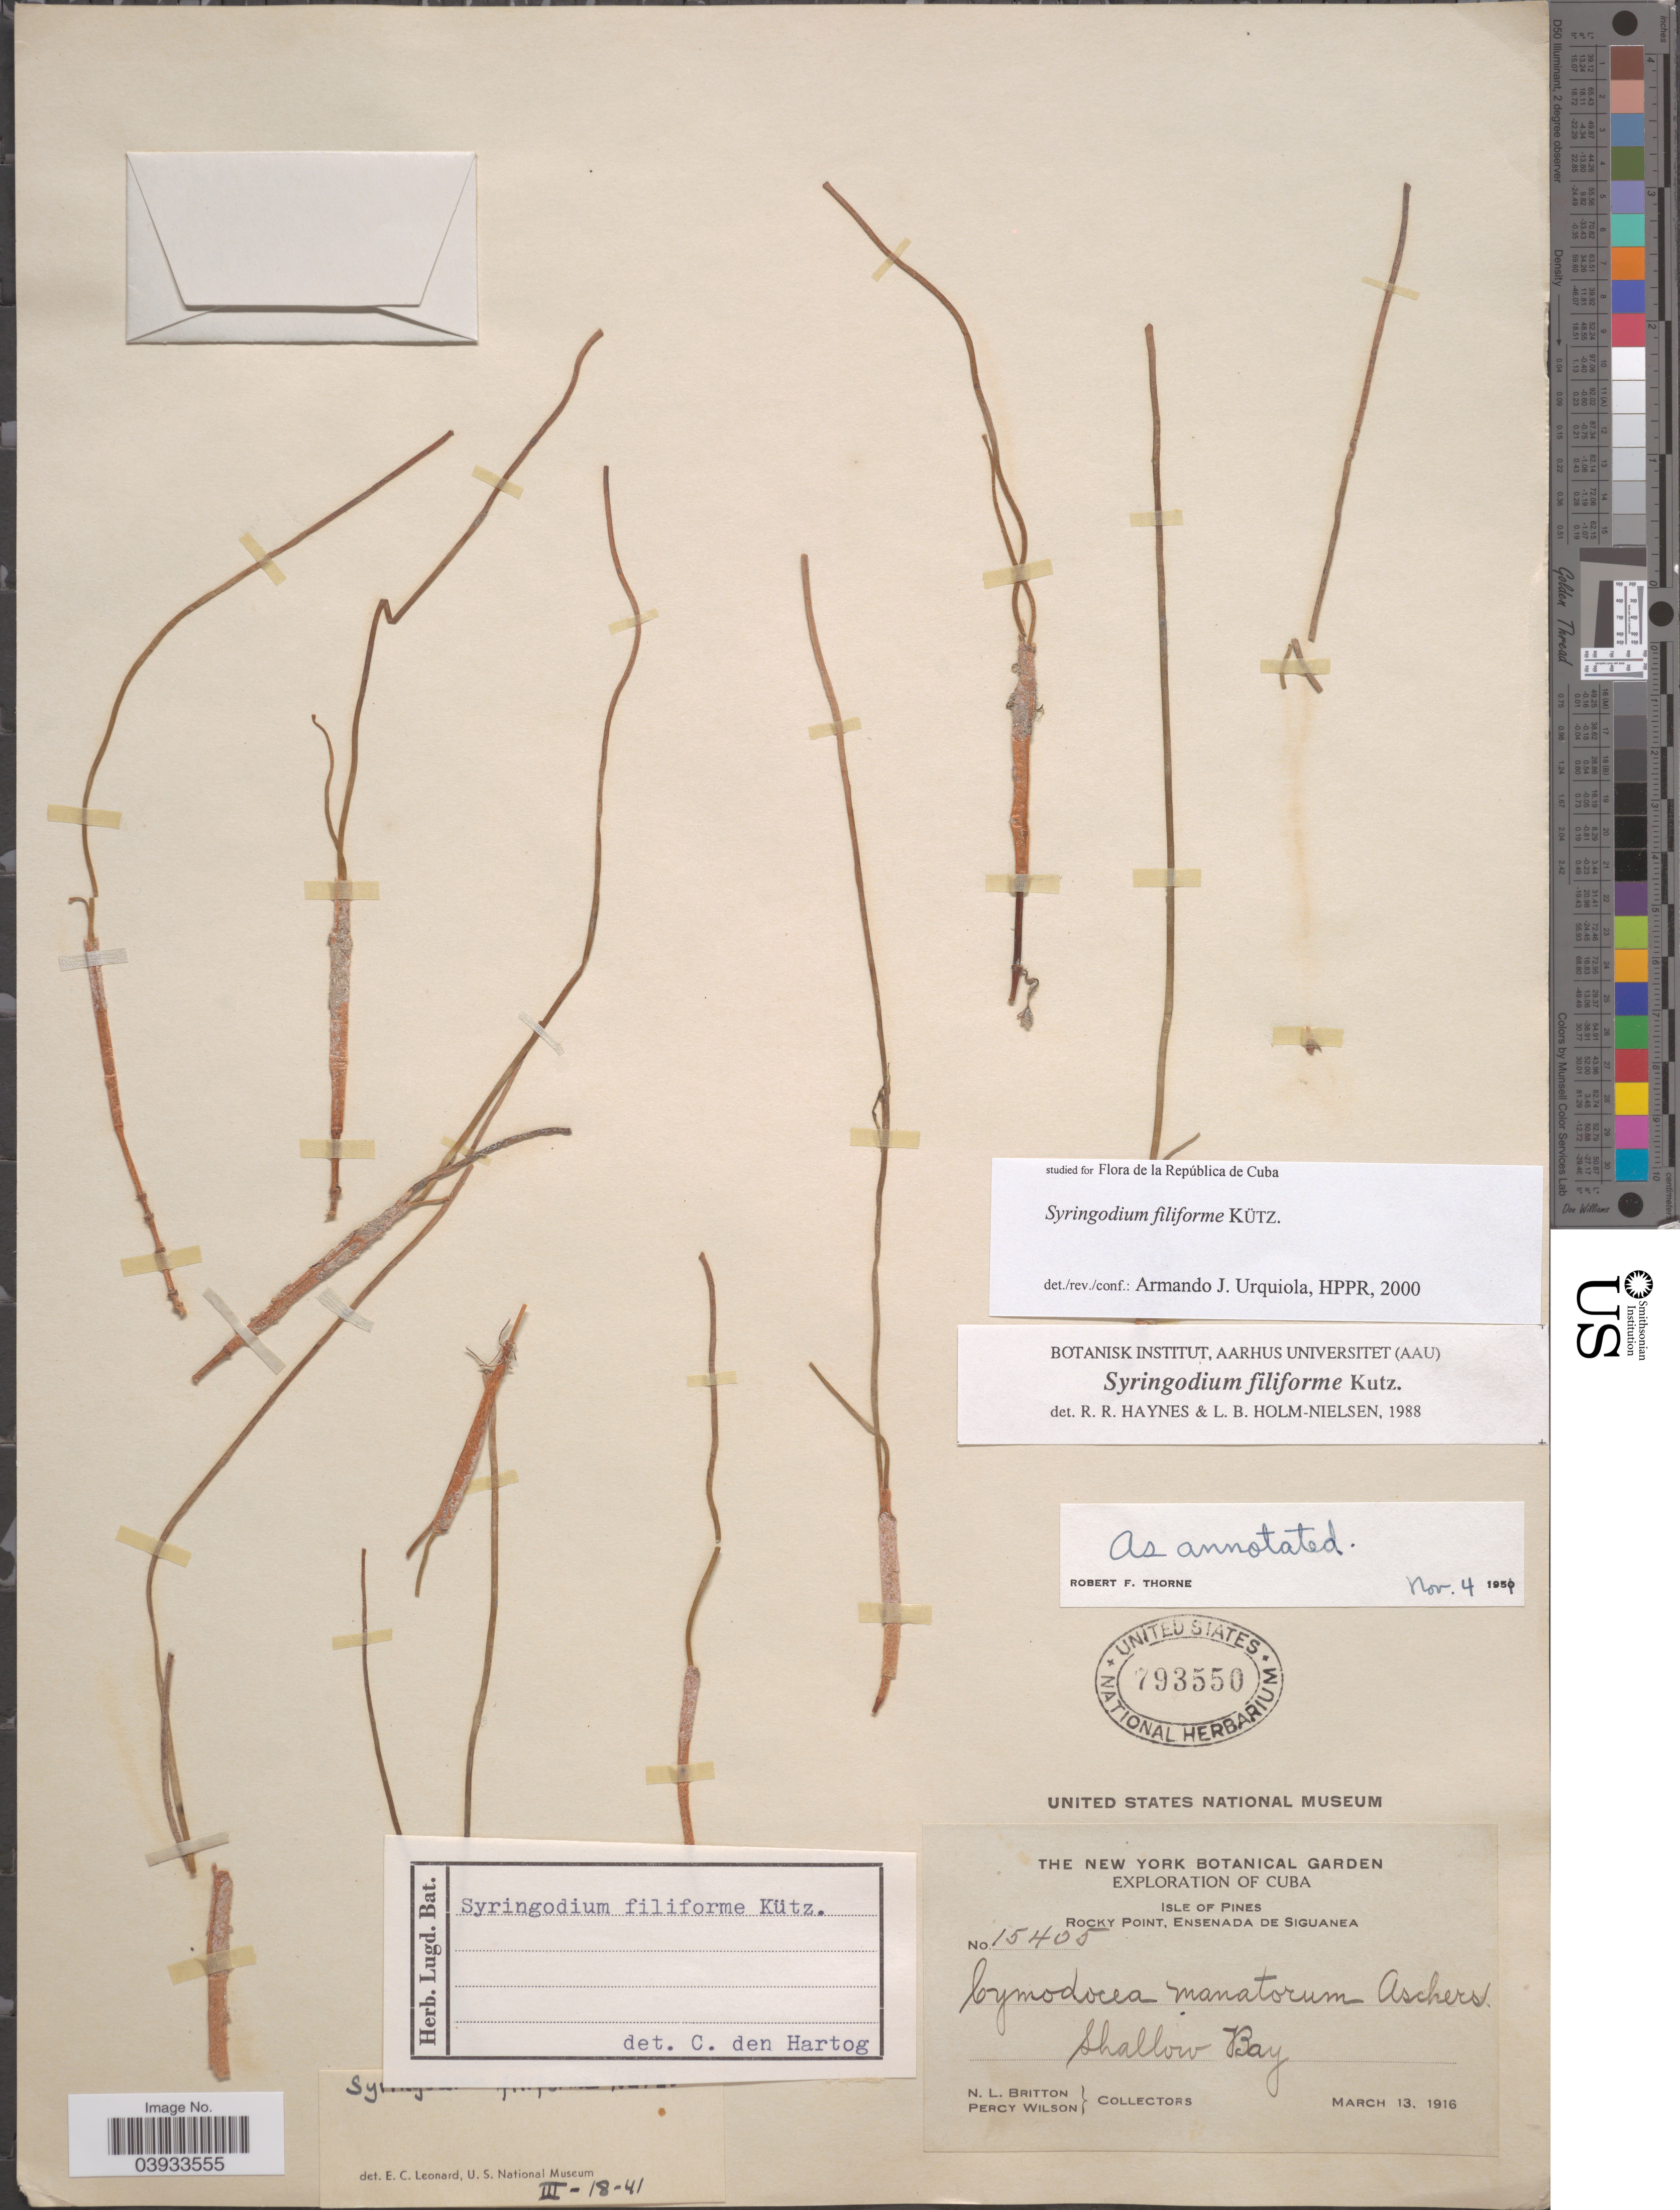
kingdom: Plantae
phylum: Tracheophyta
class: Liliopsida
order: Alismatales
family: Cymodoceaceae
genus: Syringodium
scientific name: Syringodium filiforme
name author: Kütz.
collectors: N. Britton & P. Wilson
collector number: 15405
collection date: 1916-03-13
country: Cuba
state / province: Isla de la Juventud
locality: Isle of Pines. Rocky Point, Ensenada de Siguanea. Shallow Bay.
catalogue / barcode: US 793550